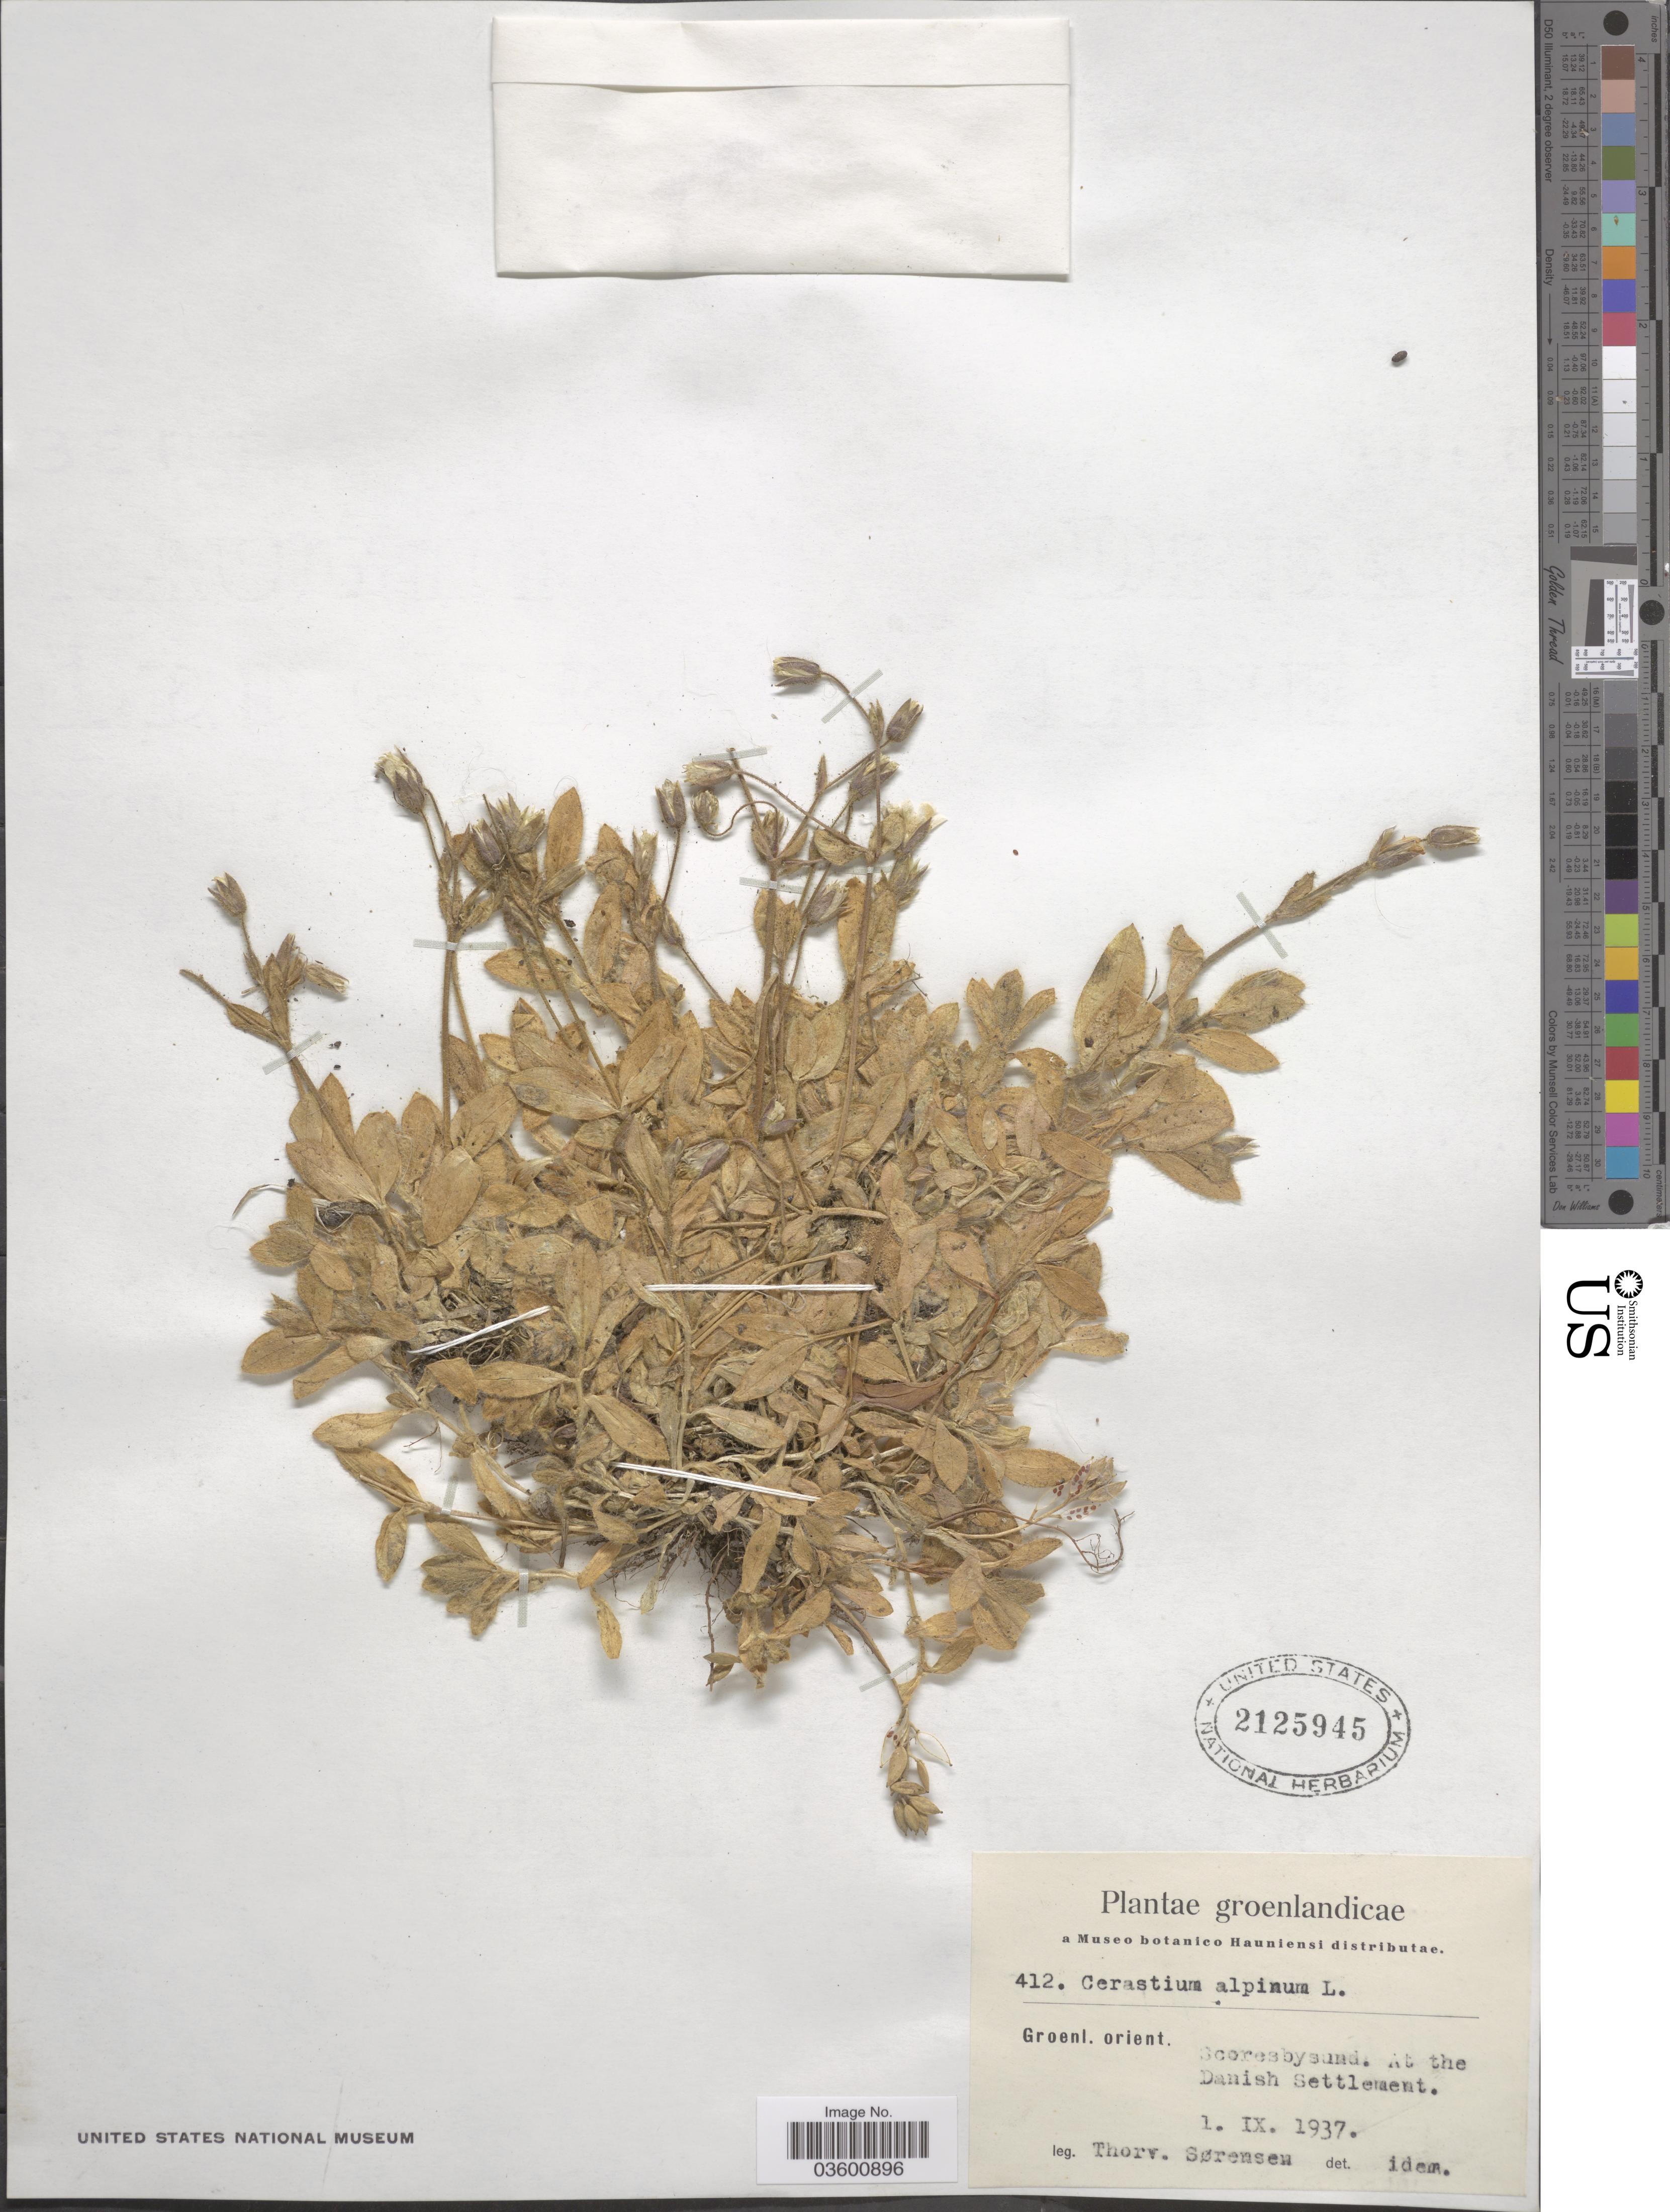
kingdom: Plantae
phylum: Tracheophyta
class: Magnoliopsida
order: Caryophyllales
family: Caryophyllaceae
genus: Cerastium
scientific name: Cerastium alpinum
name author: L.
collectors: T. Sorensen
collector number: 412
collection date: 1937-09-01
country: Greenland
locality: Groenlandicae. Groenl. orient. Scoresbysund. At the Danish Settlement.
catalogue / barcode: US 2125945